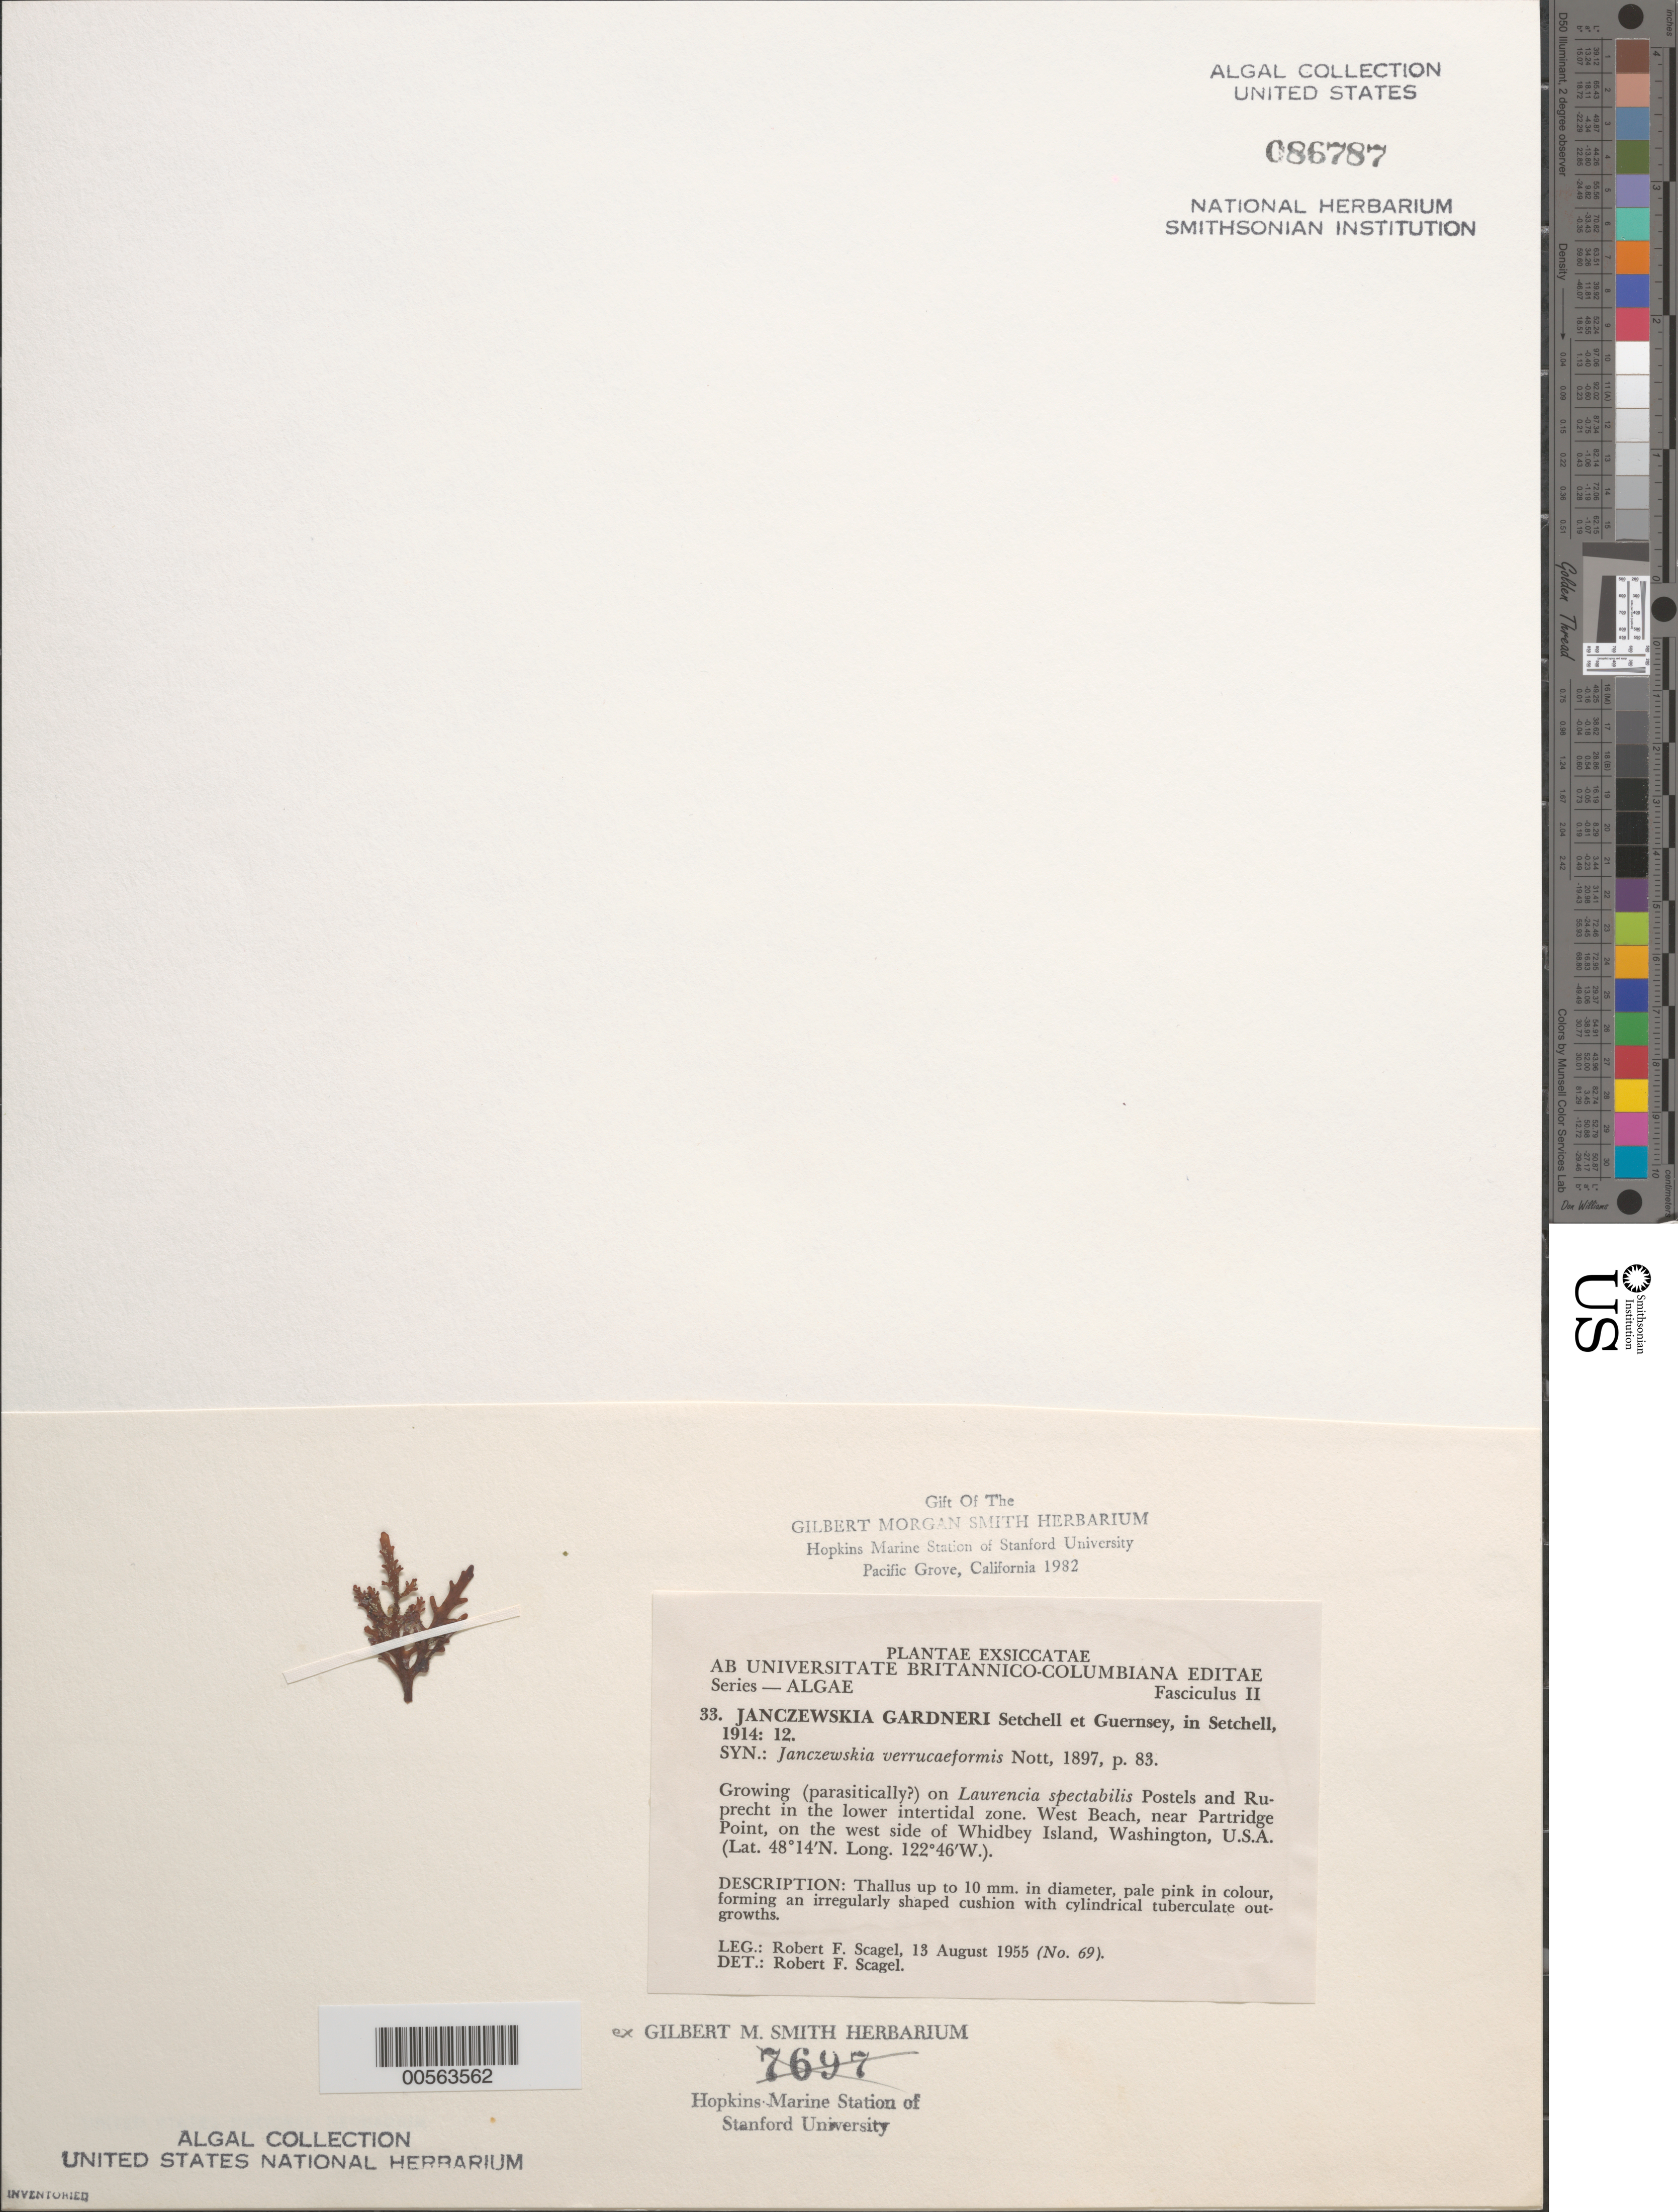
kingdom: Plantae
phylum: Rhodophyta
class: Florideophyceae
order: Ceramiales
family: Rhodomelaceae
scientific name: Heterojanczewskia gardneri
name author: (Setchell & Guernsey) K.W. Nam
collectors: R. F. Scagel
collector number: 69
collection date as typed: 13 Aug 1955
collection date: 1955-08-13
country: United States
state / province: Washington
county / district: Island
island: Whidbey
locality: West Beach, near Partridge Point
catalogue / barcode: US 86787